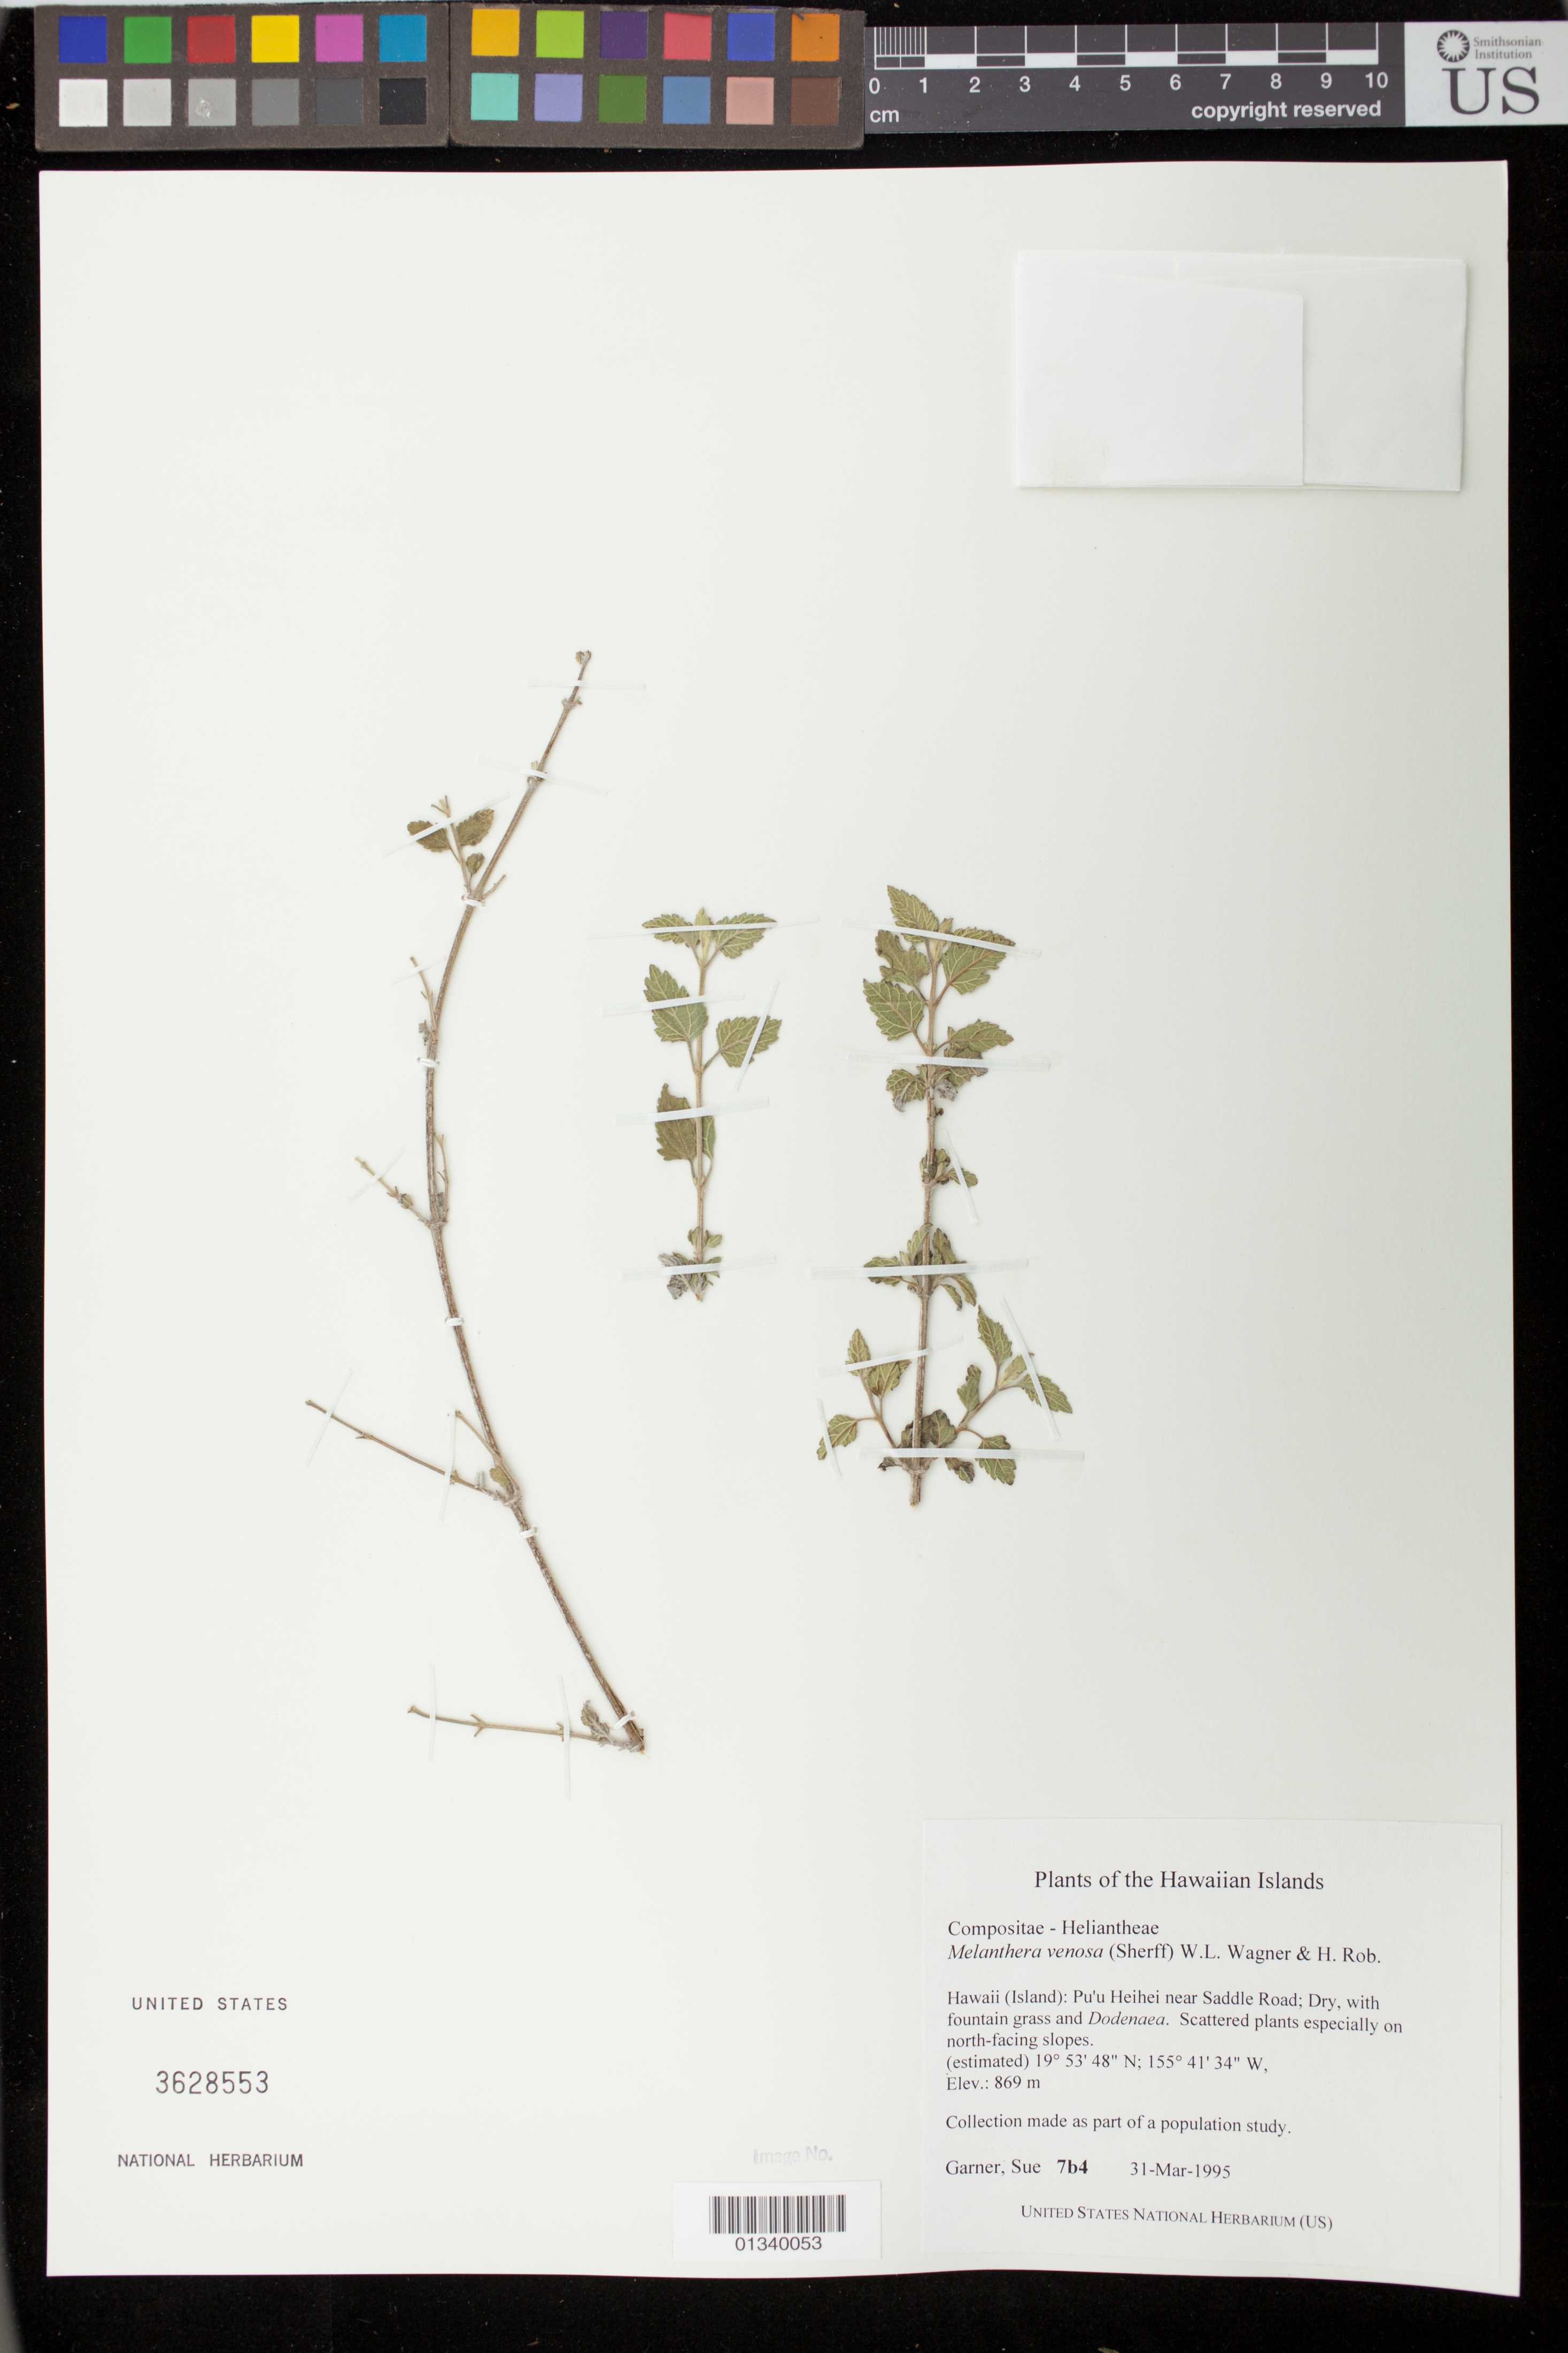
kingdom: Plantae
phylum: Tracheophyta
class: Magnoliopsida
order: Asterales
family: Asteraceae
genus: Wollastonia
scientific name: Wollastonia venosa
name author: (Sherff) Orchard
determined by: Wagner, W. L., (BOT), Smithsonian Institution - National Museum of Natural History (UNITED STATES)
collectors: S. Garner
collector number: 7b4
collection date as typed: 31 March 1995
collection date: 1995-03-31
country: United States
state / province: Hawaii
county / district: Hawaii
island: Hawaii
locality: Pu'u Heihei near Saddle Road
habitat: Dry with fountain grass and Dodenaea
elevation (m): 869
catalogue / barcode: US 3628553